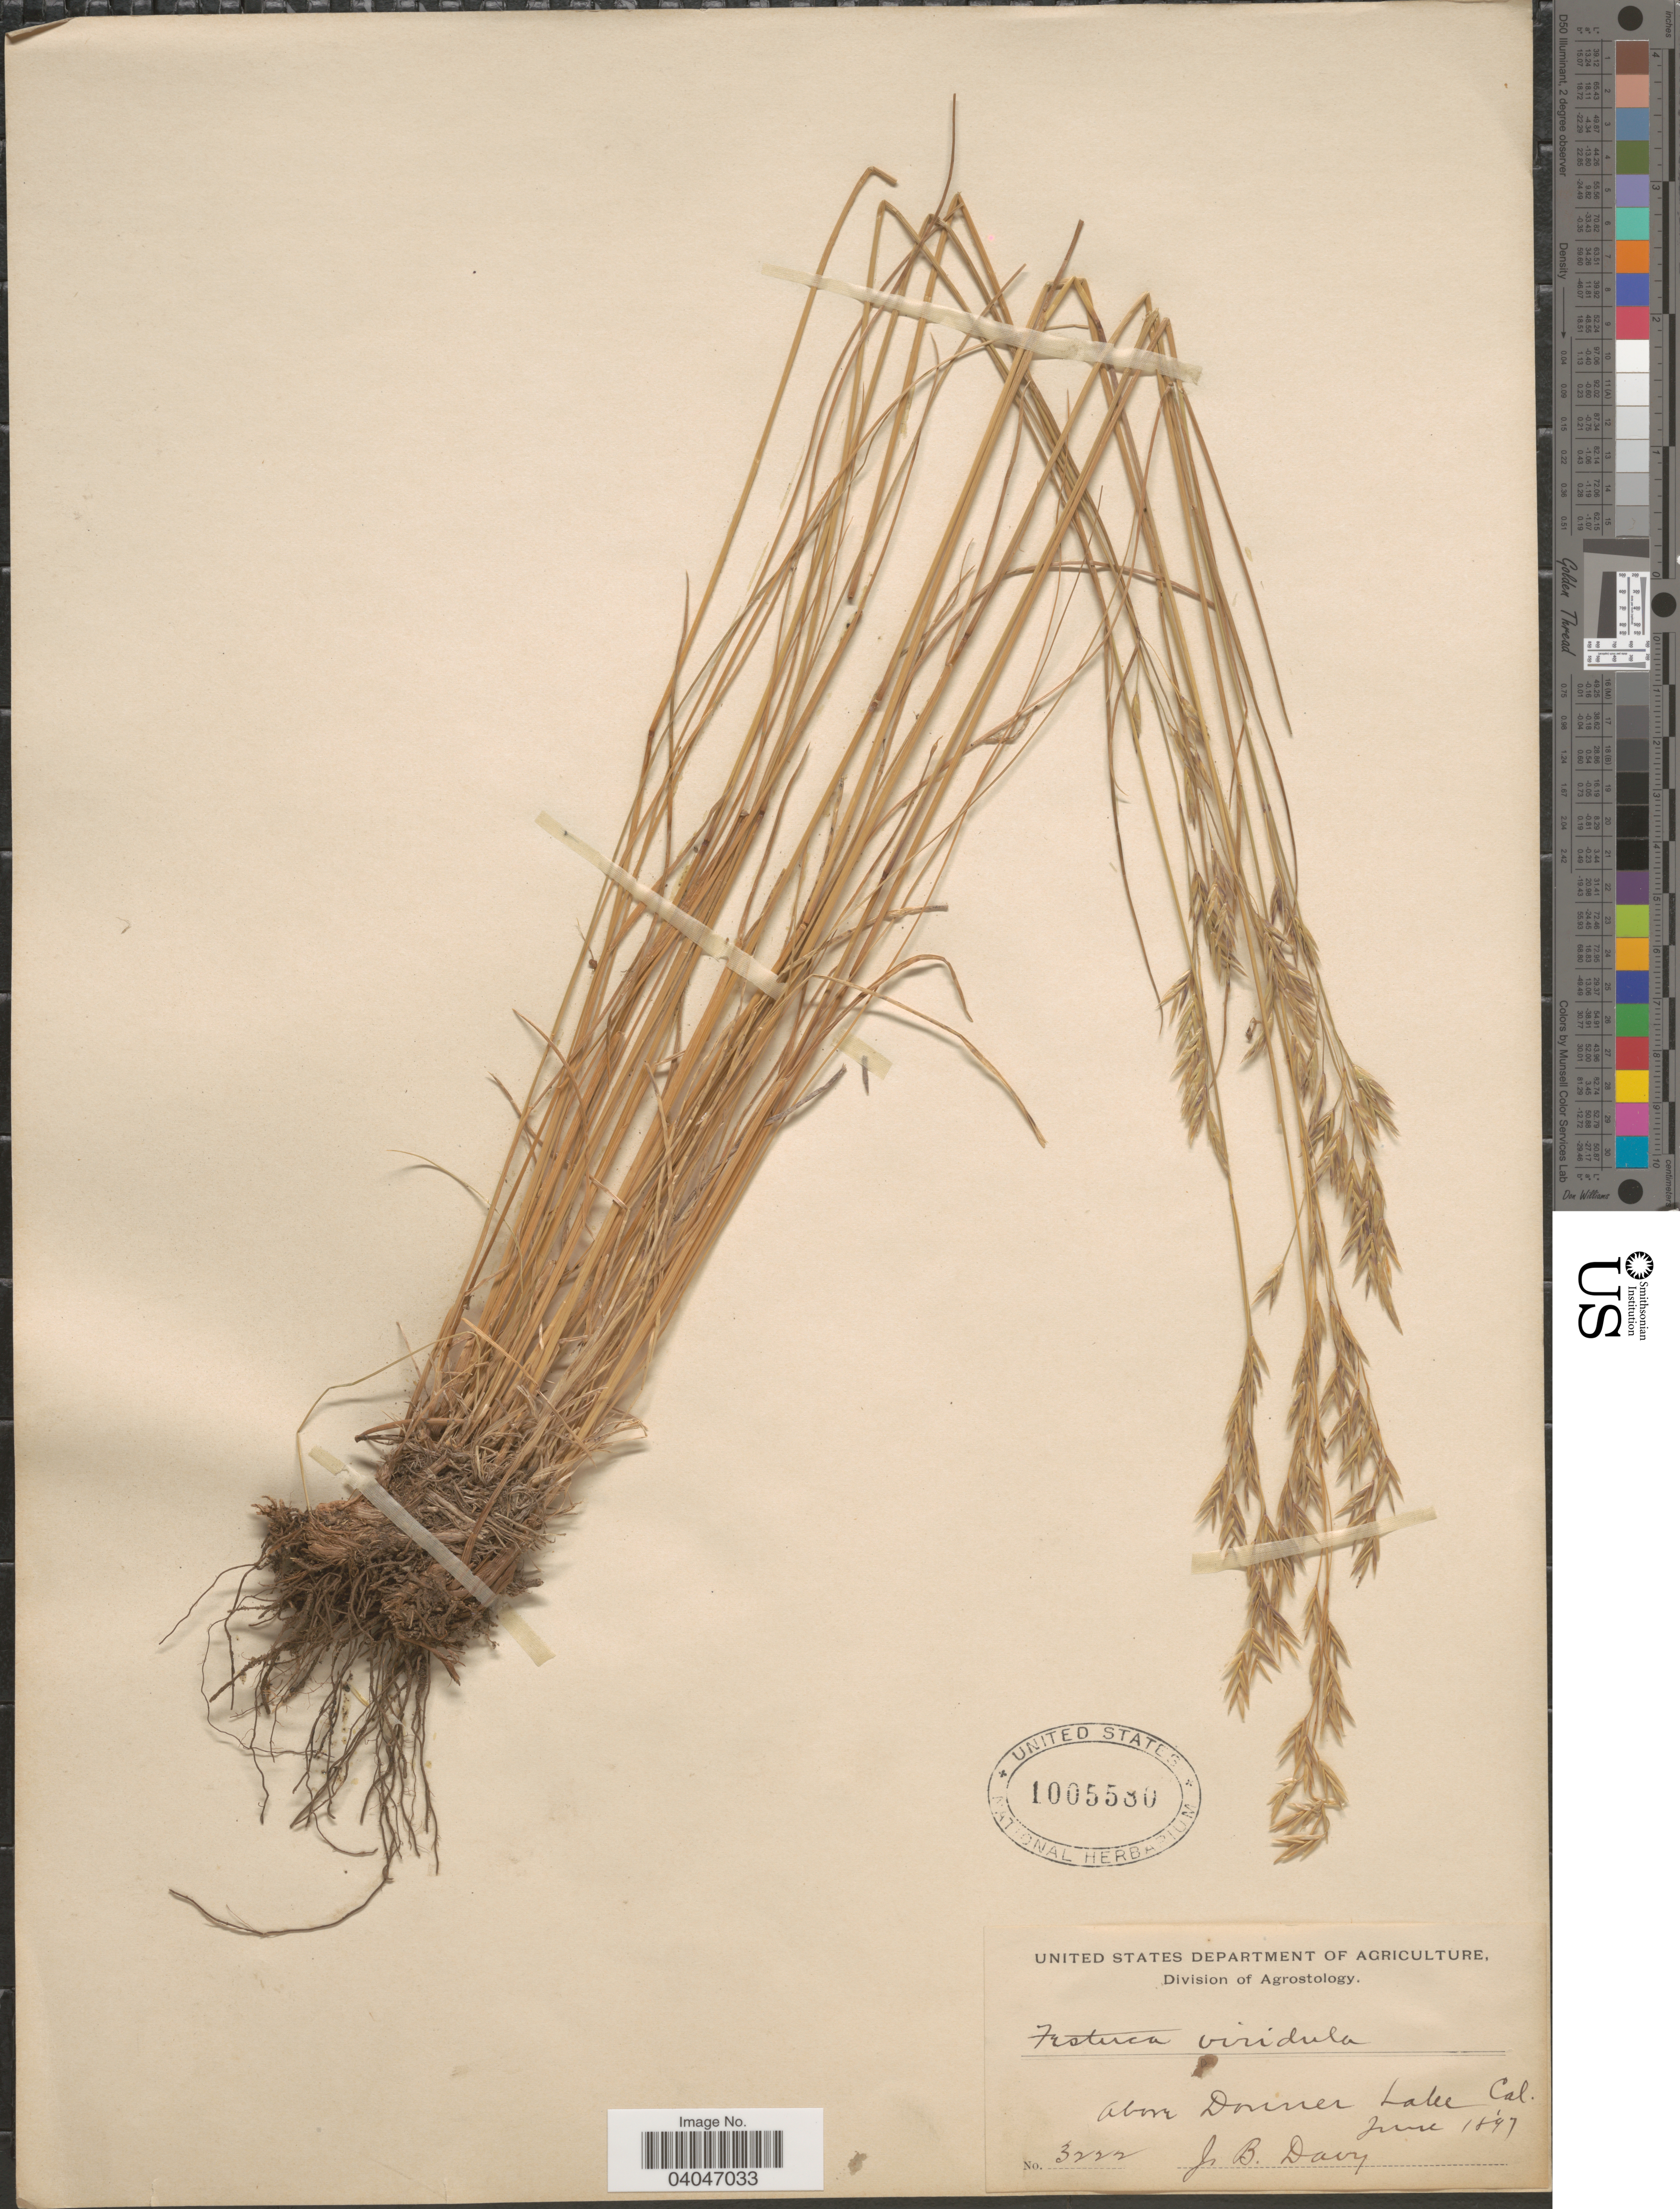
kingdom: Plantae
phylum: Tracheophyta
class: Liliopsida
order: Poales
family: Poaceae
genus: Festuca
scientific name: Festuca viridula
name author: Vasey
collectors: J. Burtt Davy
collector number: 3222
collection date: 1897-06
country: United States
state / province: California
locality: Above Donner Lake.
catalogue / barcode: US 1005580